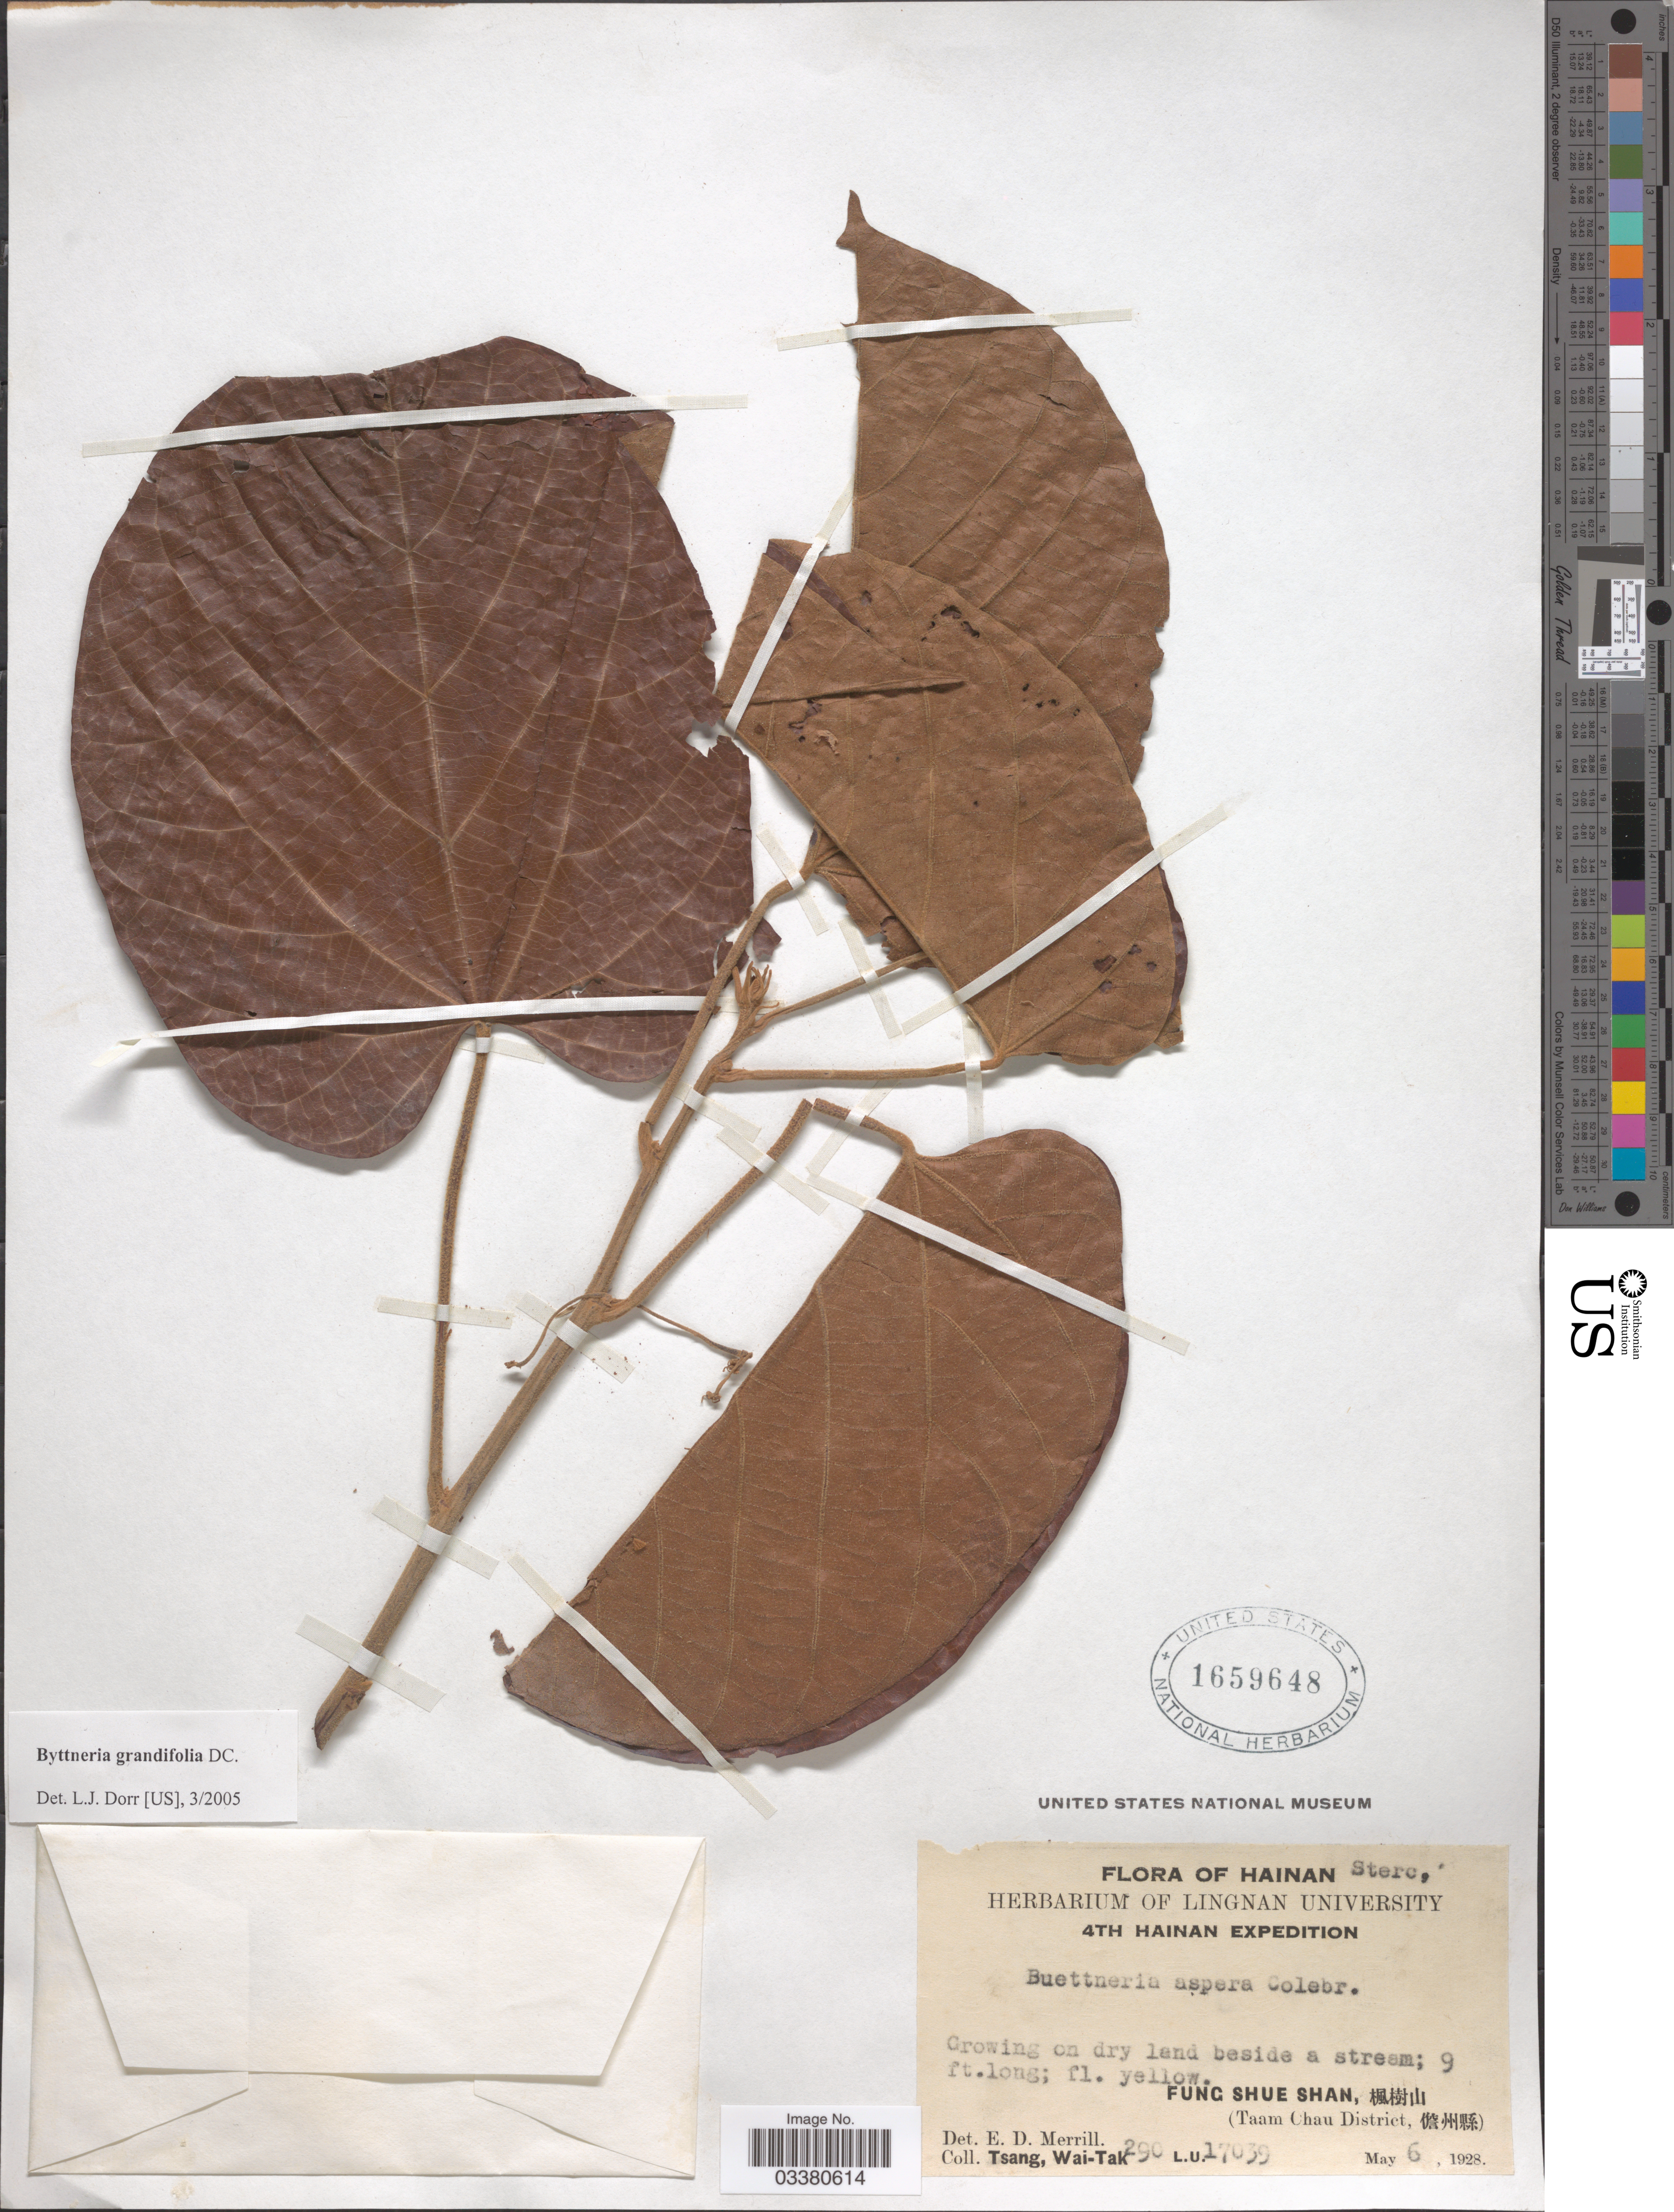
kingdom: Plantae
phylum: Tracheophyta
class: Magnoliopsida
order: Malvales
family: Malvaceae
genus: Byttneria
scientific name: Byttneria grandifolia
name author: DC.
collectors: W. T. Tsang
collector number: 290 L.U. 17039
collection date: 1928-05-06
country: China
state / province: Hainan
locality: Fung Shue Shan, X. (Taam Chau District, X).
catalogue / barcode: US 1659648